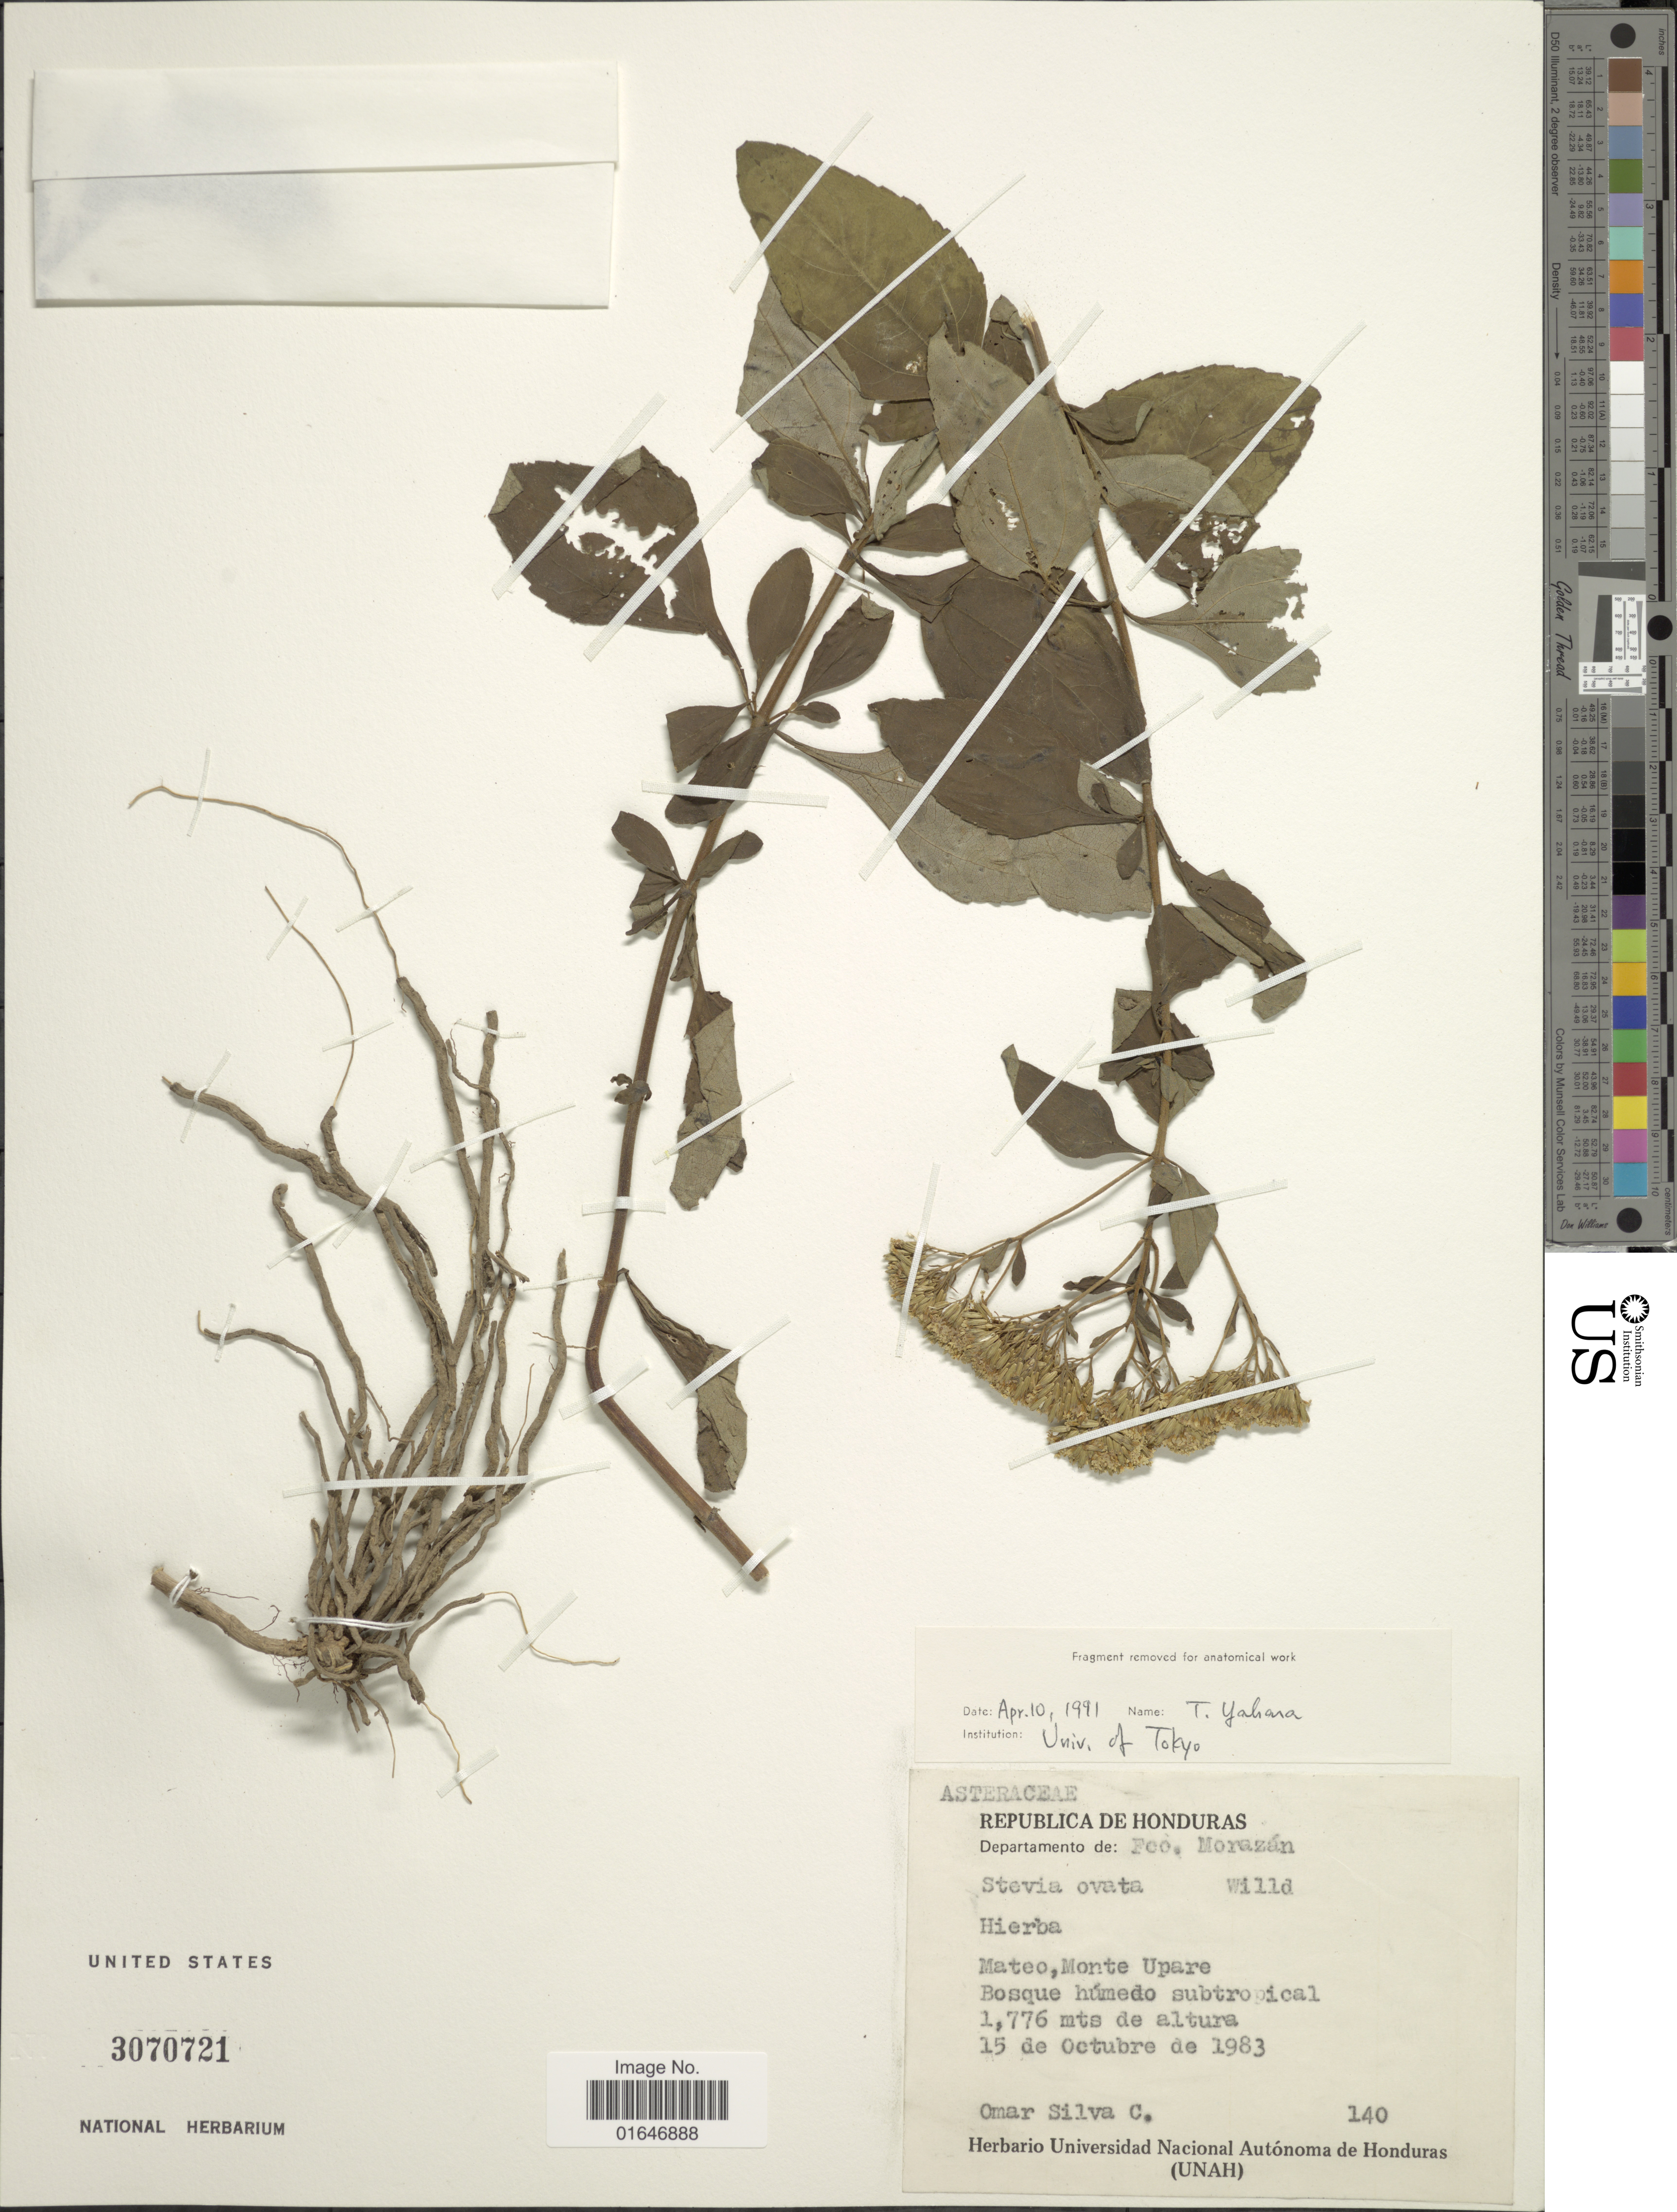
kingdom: Plantae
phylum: Tracheophyta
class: Magnoliopsida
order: Asterales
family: Asteraceae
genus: Stevia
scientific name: Stevia ovata var. ovata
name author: Willd.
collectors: O. Silva C.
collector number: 140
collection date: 1983-10-15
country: Honduras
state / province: Fco. Morazán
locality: Mateo, Monte Upare.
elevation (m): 1776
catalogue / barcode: US 3070721